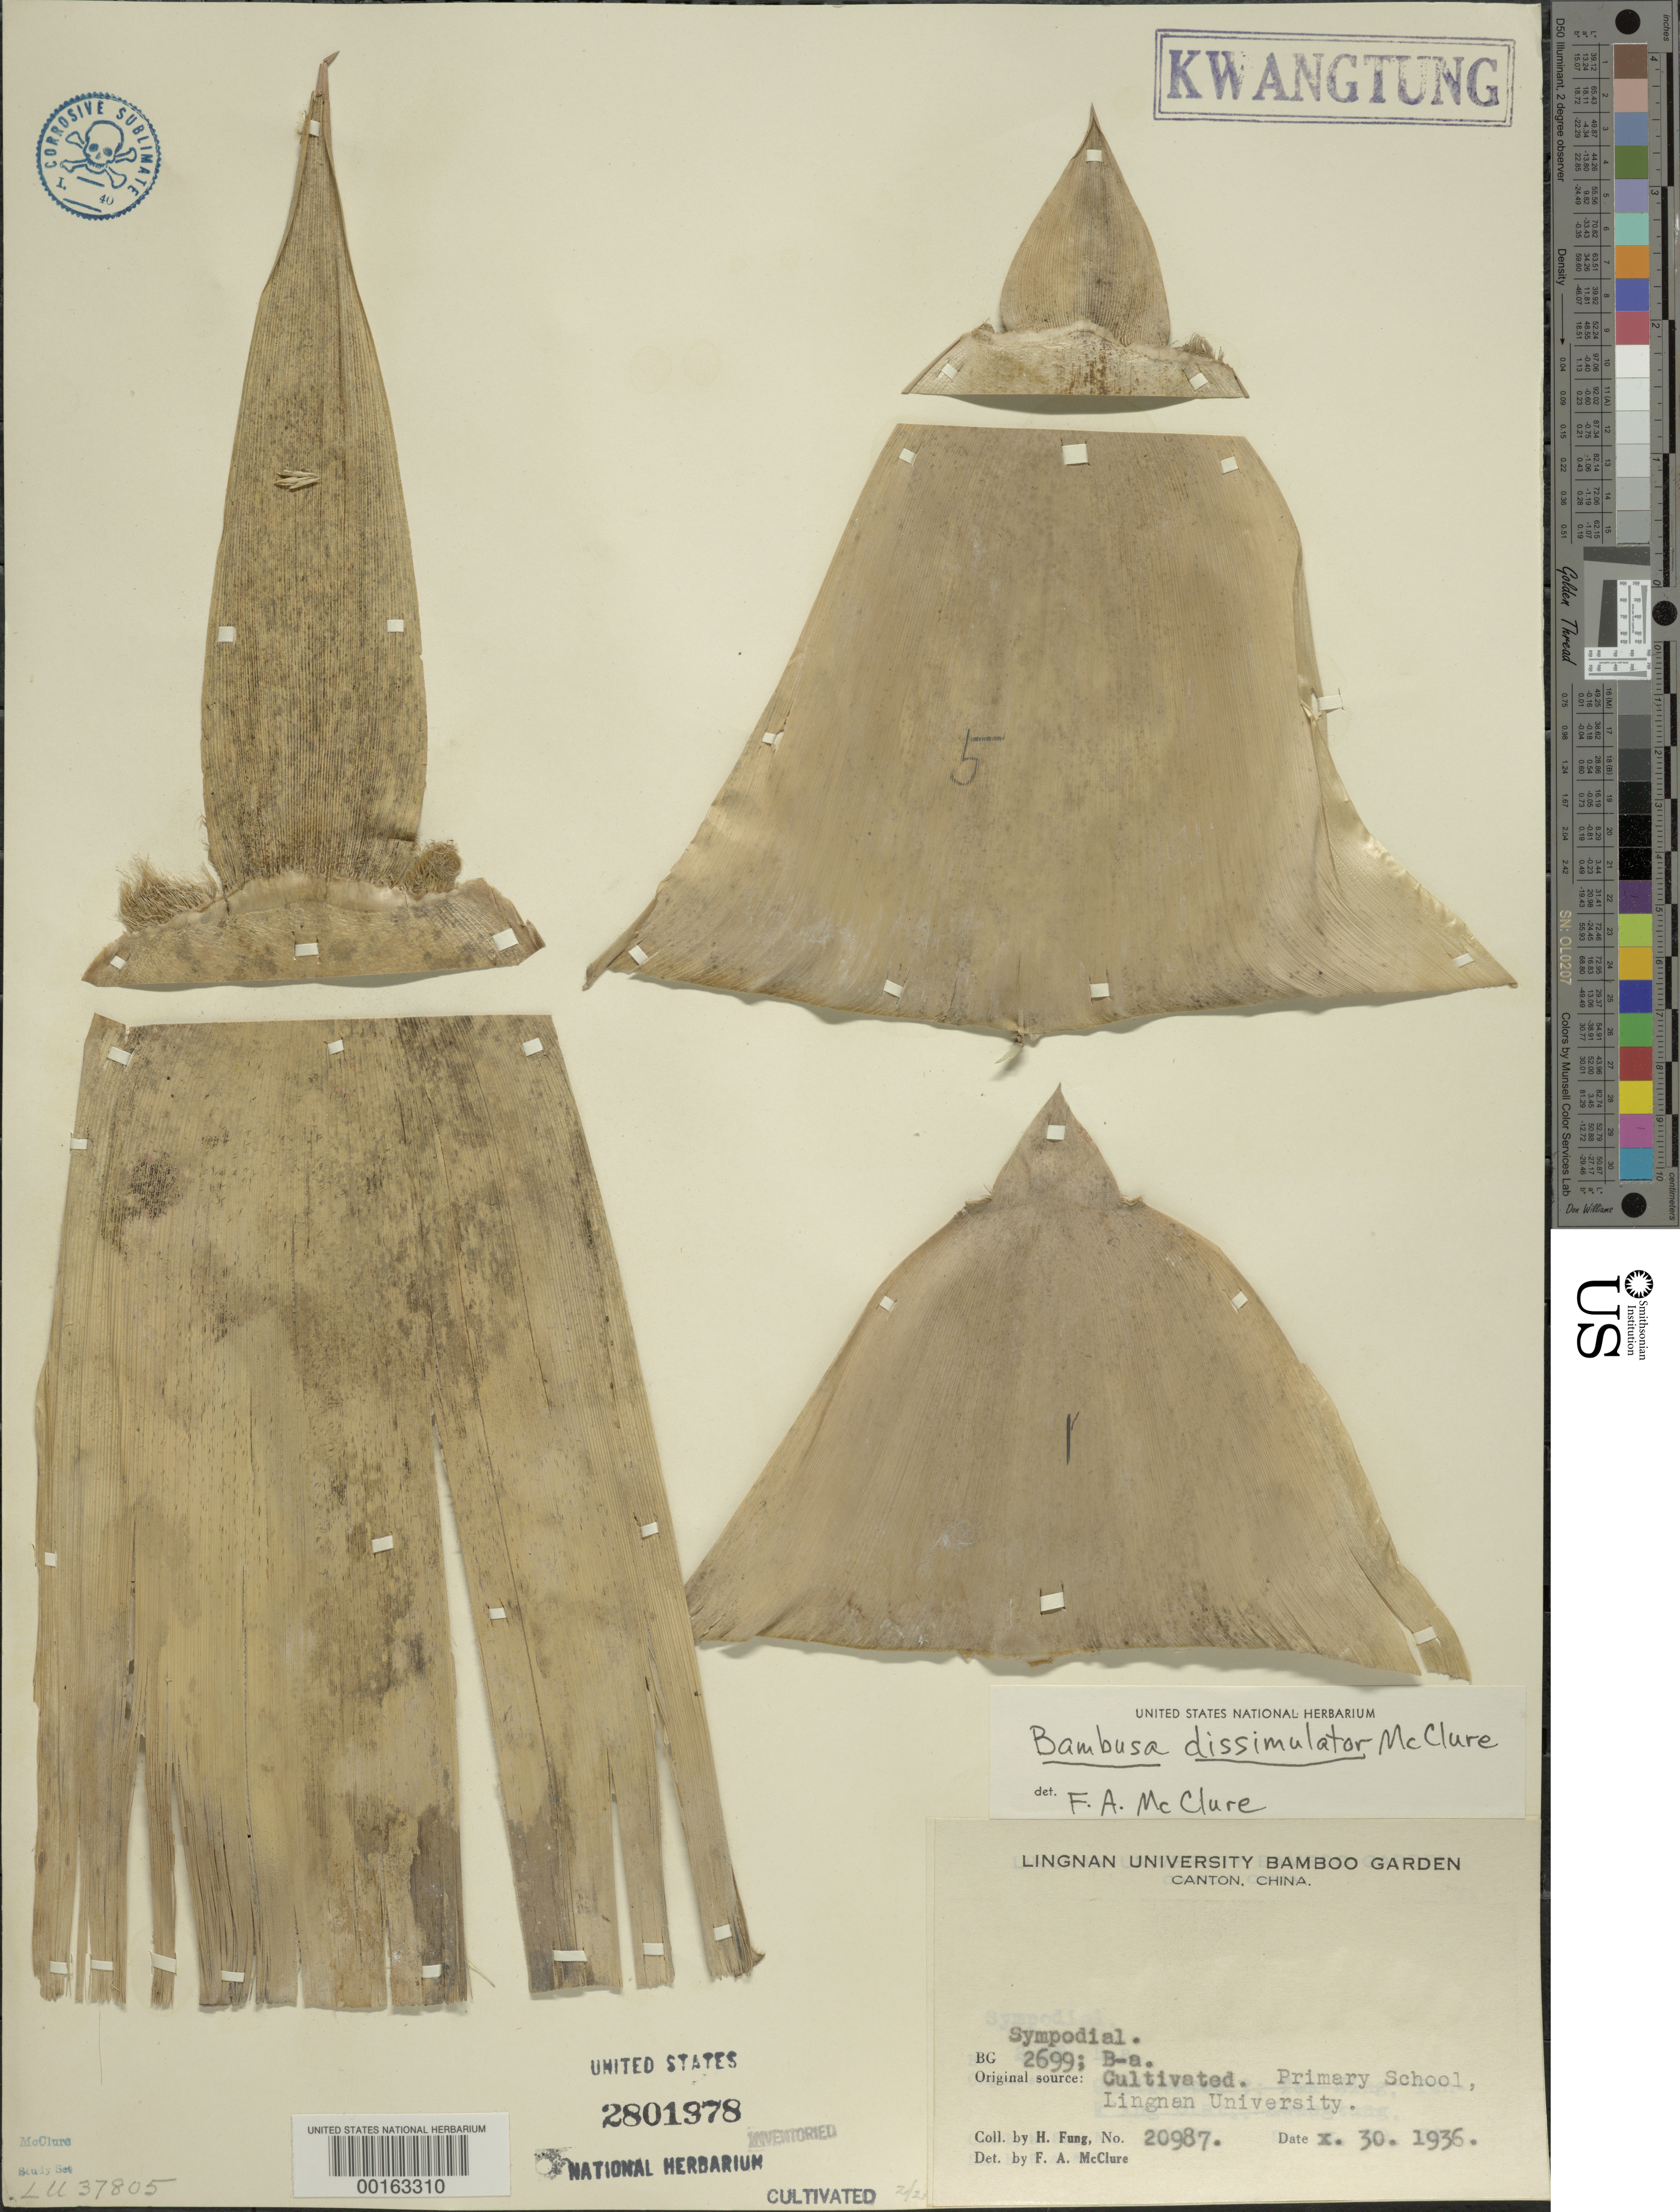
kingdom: Plantae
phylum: Tracheophyta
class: Liliopsida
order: Poales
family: Poaceae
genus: Bambusa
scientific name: Bambusa dissimulator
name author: McClure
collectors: H. L. Fung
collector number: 20987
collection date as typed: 30 Oct 1936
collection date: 1936-10-30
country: China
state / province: Guangdong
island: Honam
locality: Lingnan univ. bg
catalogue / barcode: US 2801978